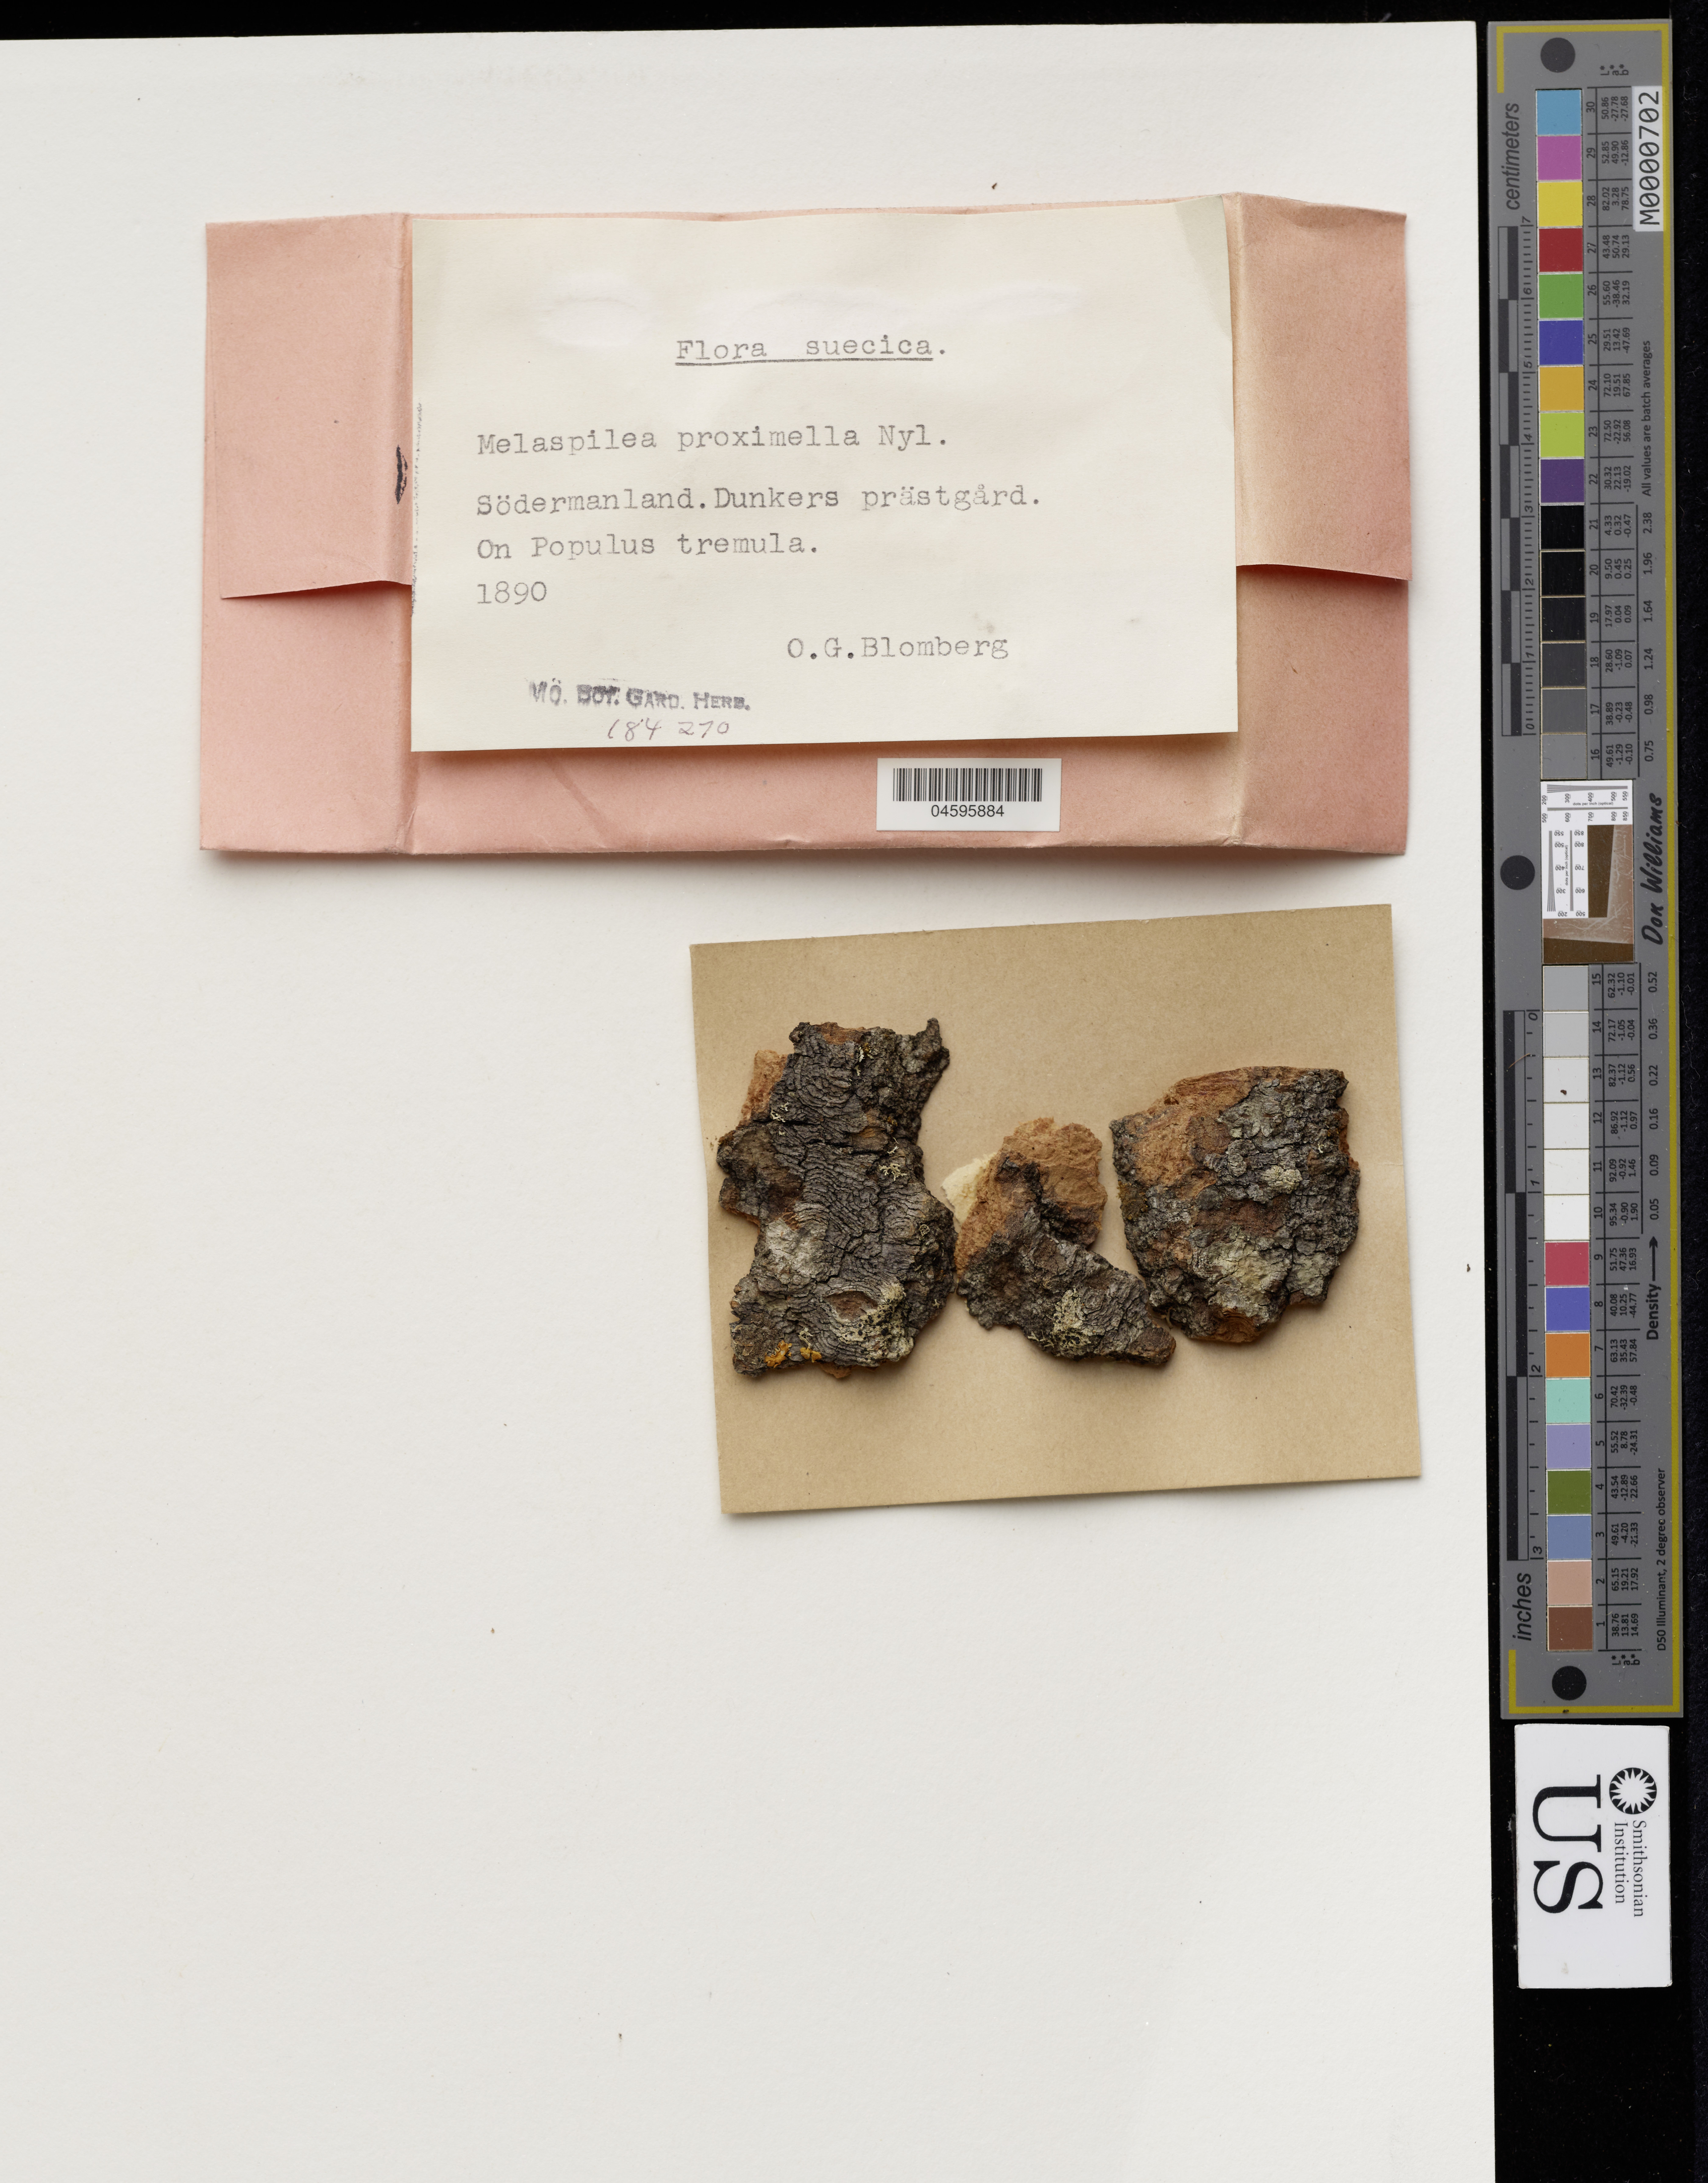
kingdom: Fungi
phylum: Ascomycota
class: Dothideomycetes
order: Eremithallales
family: Melaspileaceae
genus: Melaspilea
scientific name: Melaspilea proximella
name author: (Nyl.) Nyl. ex Norrlin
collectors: O. Blomberg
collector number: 184270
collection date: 1890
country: Sweden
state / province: Sodermanlands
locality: Dunkers prästgård.